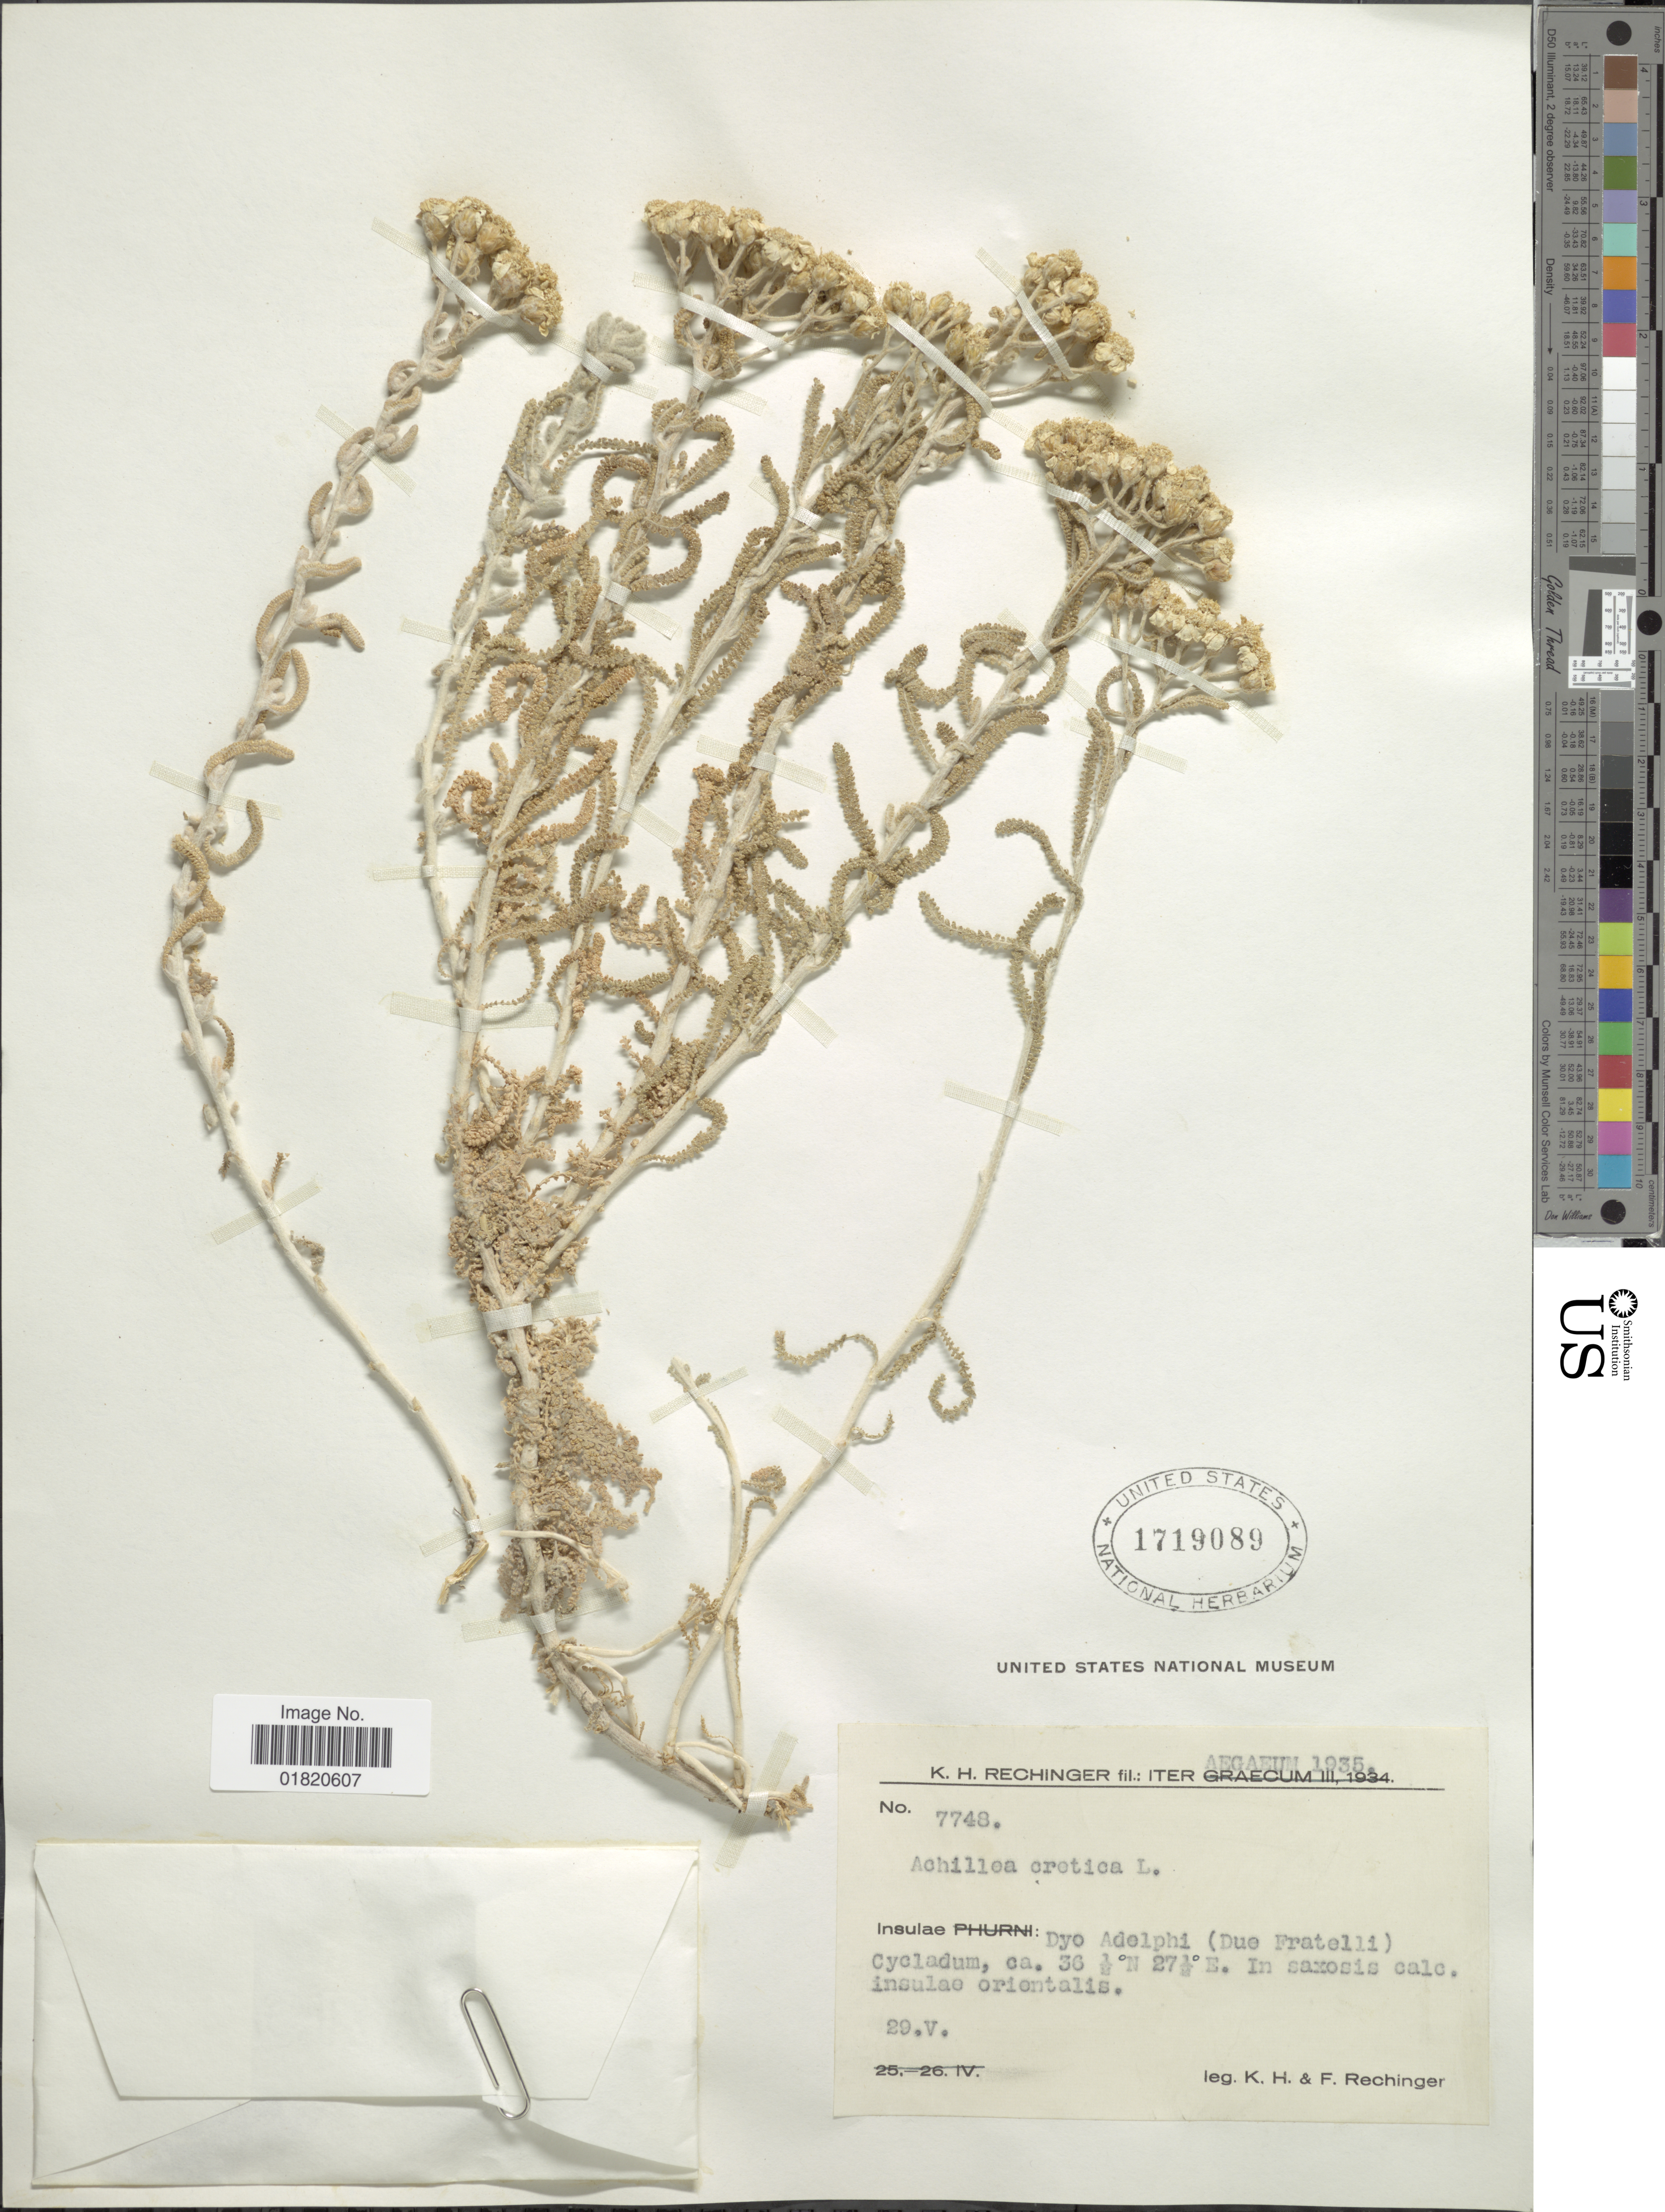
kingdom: Plantae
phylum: Tracheophyta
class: Magnoliopsida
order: Asterales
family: Asteraceae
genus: Achillea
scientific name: Achillea cretica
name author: L.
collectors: K. H. Rechinger & F. Rechinger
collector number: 7748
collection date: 1935-05-29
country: Greece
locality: Iter Aegaeum. Insulae: Dyo Adelphi (Due Fratelli) Cycladum. In saxosis calc. insulae orientalis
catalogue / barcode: US 1719089